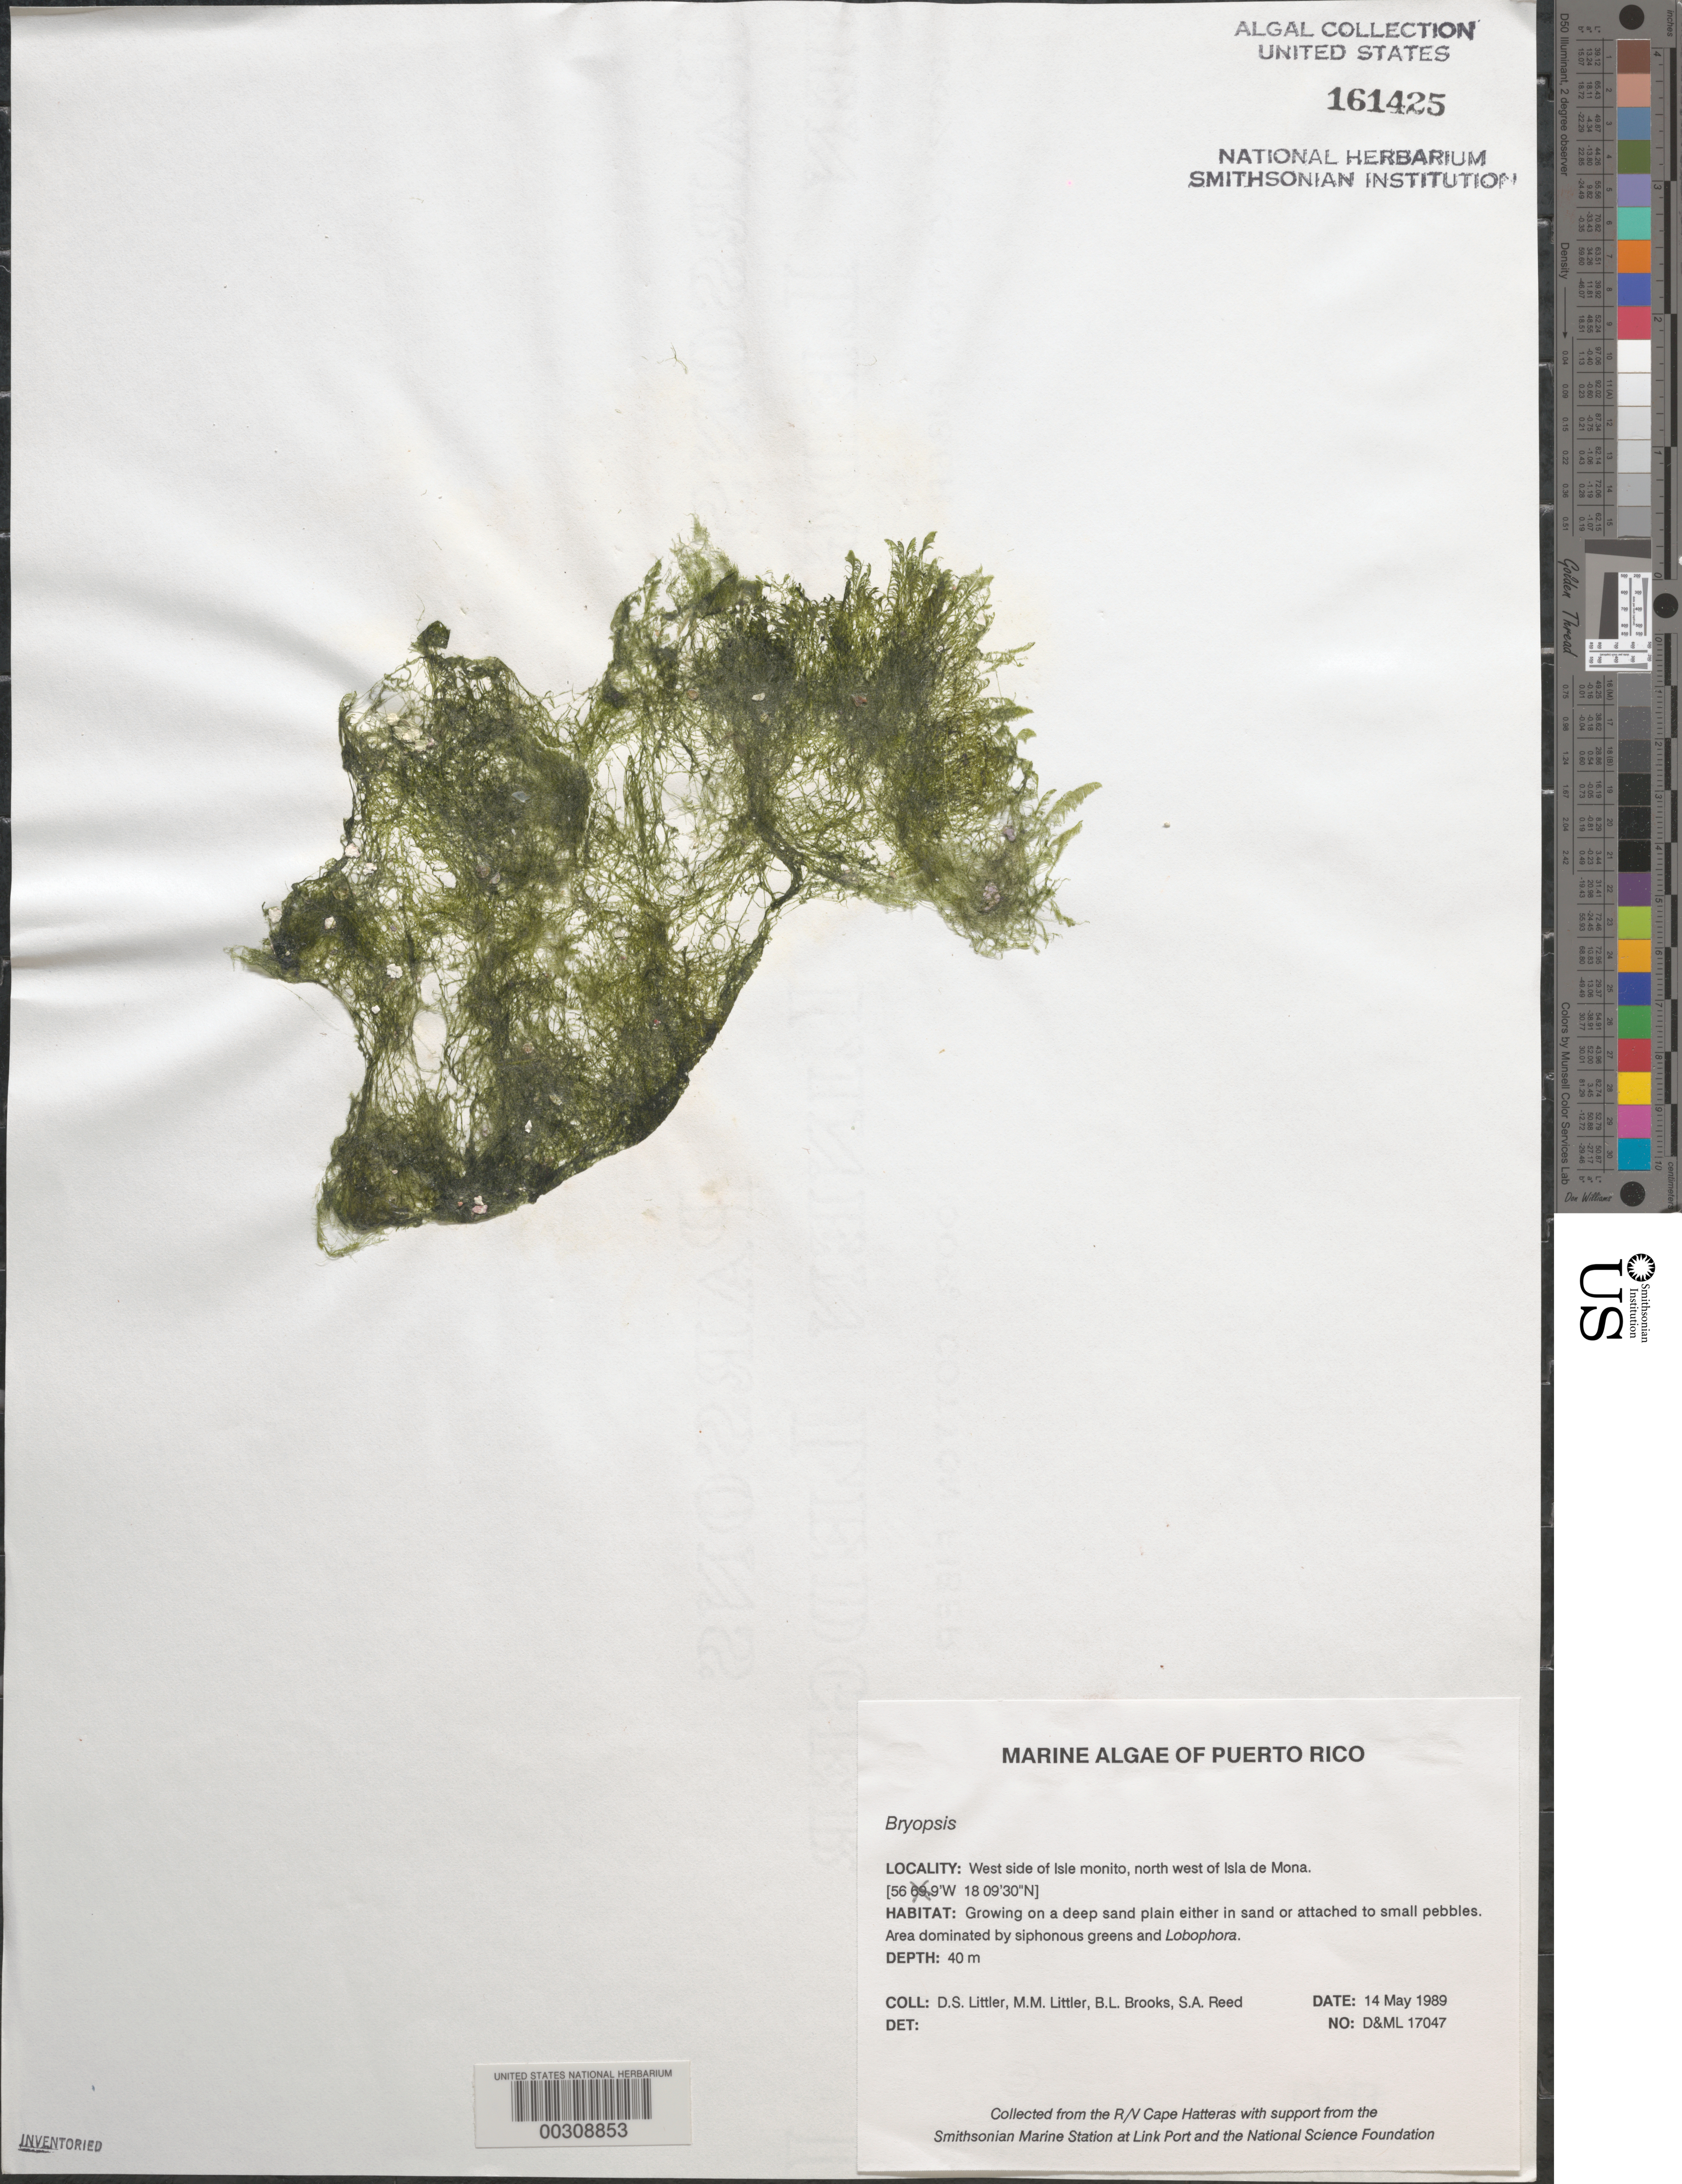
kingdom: Plantae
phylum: Chlorophyta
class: Ulvophyceae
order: Bryopsidales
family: Bryopsidaceae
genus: Bryopsis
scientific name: Bryopsis sp.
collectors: D. S. Littler, M. M. Littler, B. Brooks & S. Reed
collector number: D&ML 17047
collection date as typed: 14 May 1989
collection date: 1989-05-14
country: Puerto Rico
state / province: Mayaguëz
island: Monito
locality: Isla Monito, northwest of Isla de Mona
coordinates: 18 09' 30" N, 56 69' 54" W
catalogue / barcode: US 161425